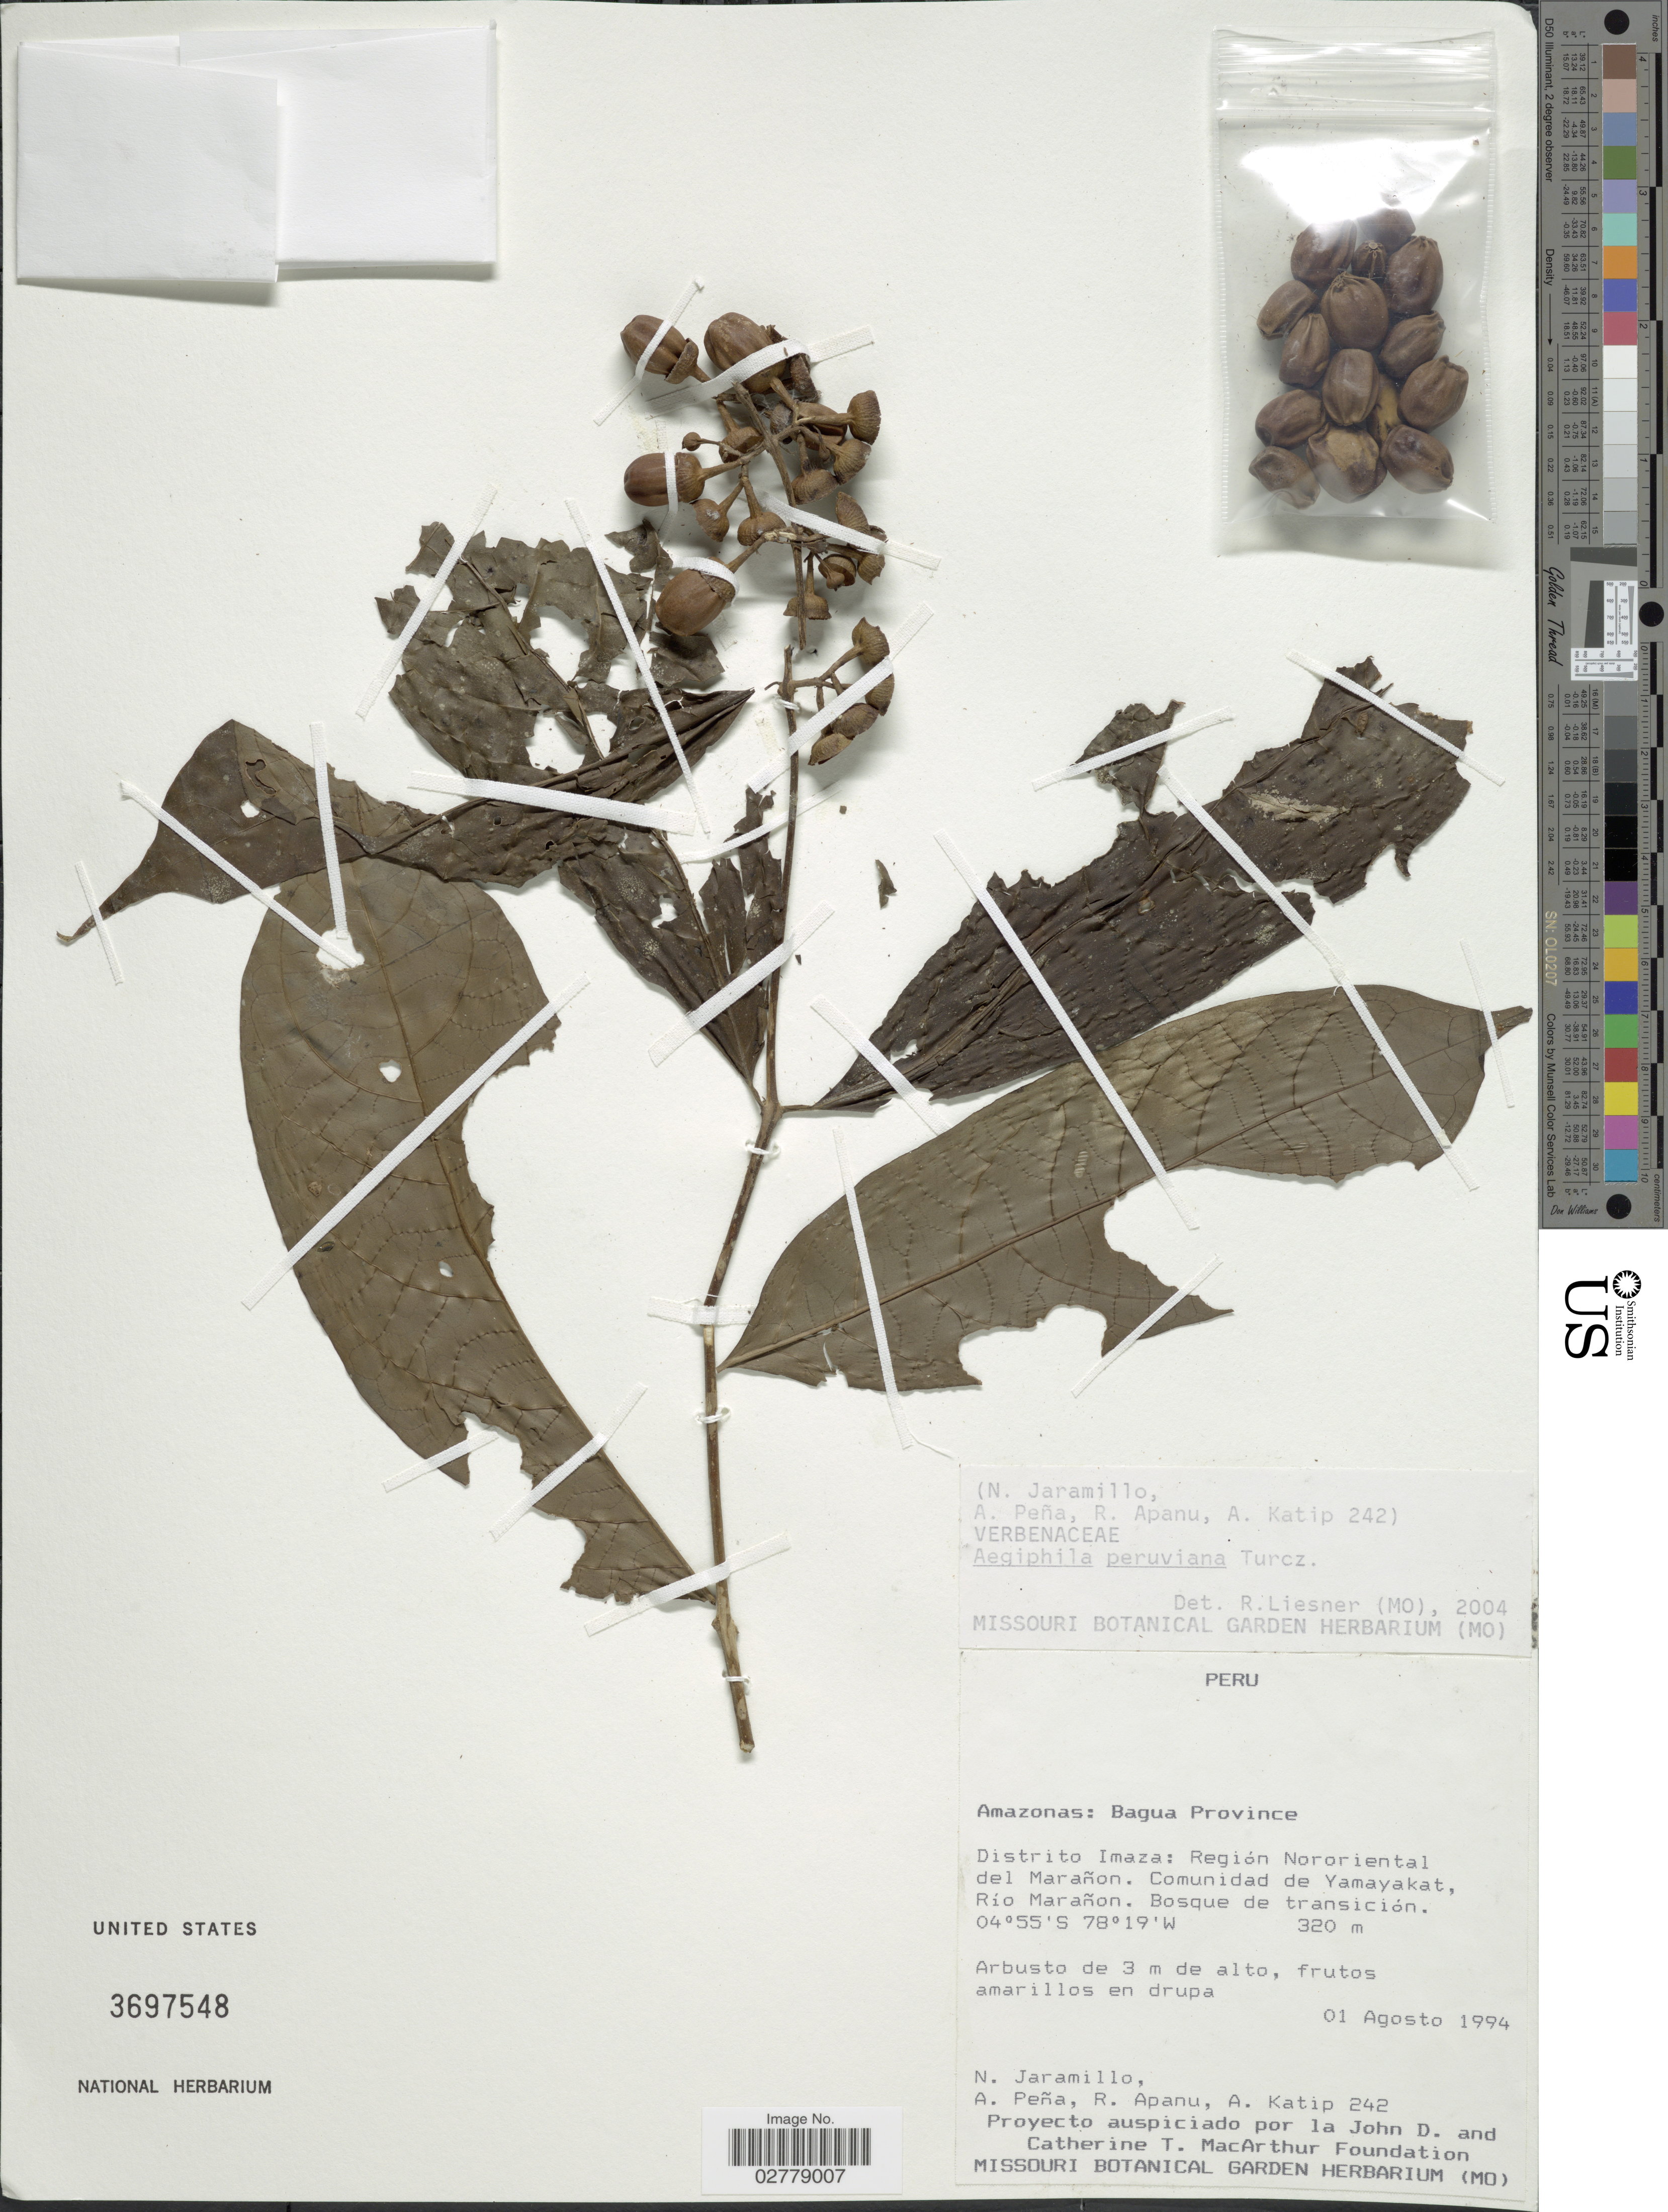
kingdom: Plantae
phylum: Tracheophyta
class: Magnoliopsida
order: Lamiales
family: Lamiaceae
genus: Aegiphila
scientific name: Aegiphila peruviana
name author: Turcz.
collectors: N. Jaramillo, A. Peña, R. Apanu & A. Katip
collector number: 242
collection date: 1994-08-01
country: Peru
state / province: Amazonas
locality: Bagua Province. Distrito Imaza: Región Nororiental del Marañon. Comunidad de Yamayakat, Río Marañon.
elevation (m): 320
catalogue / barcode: US 3697548